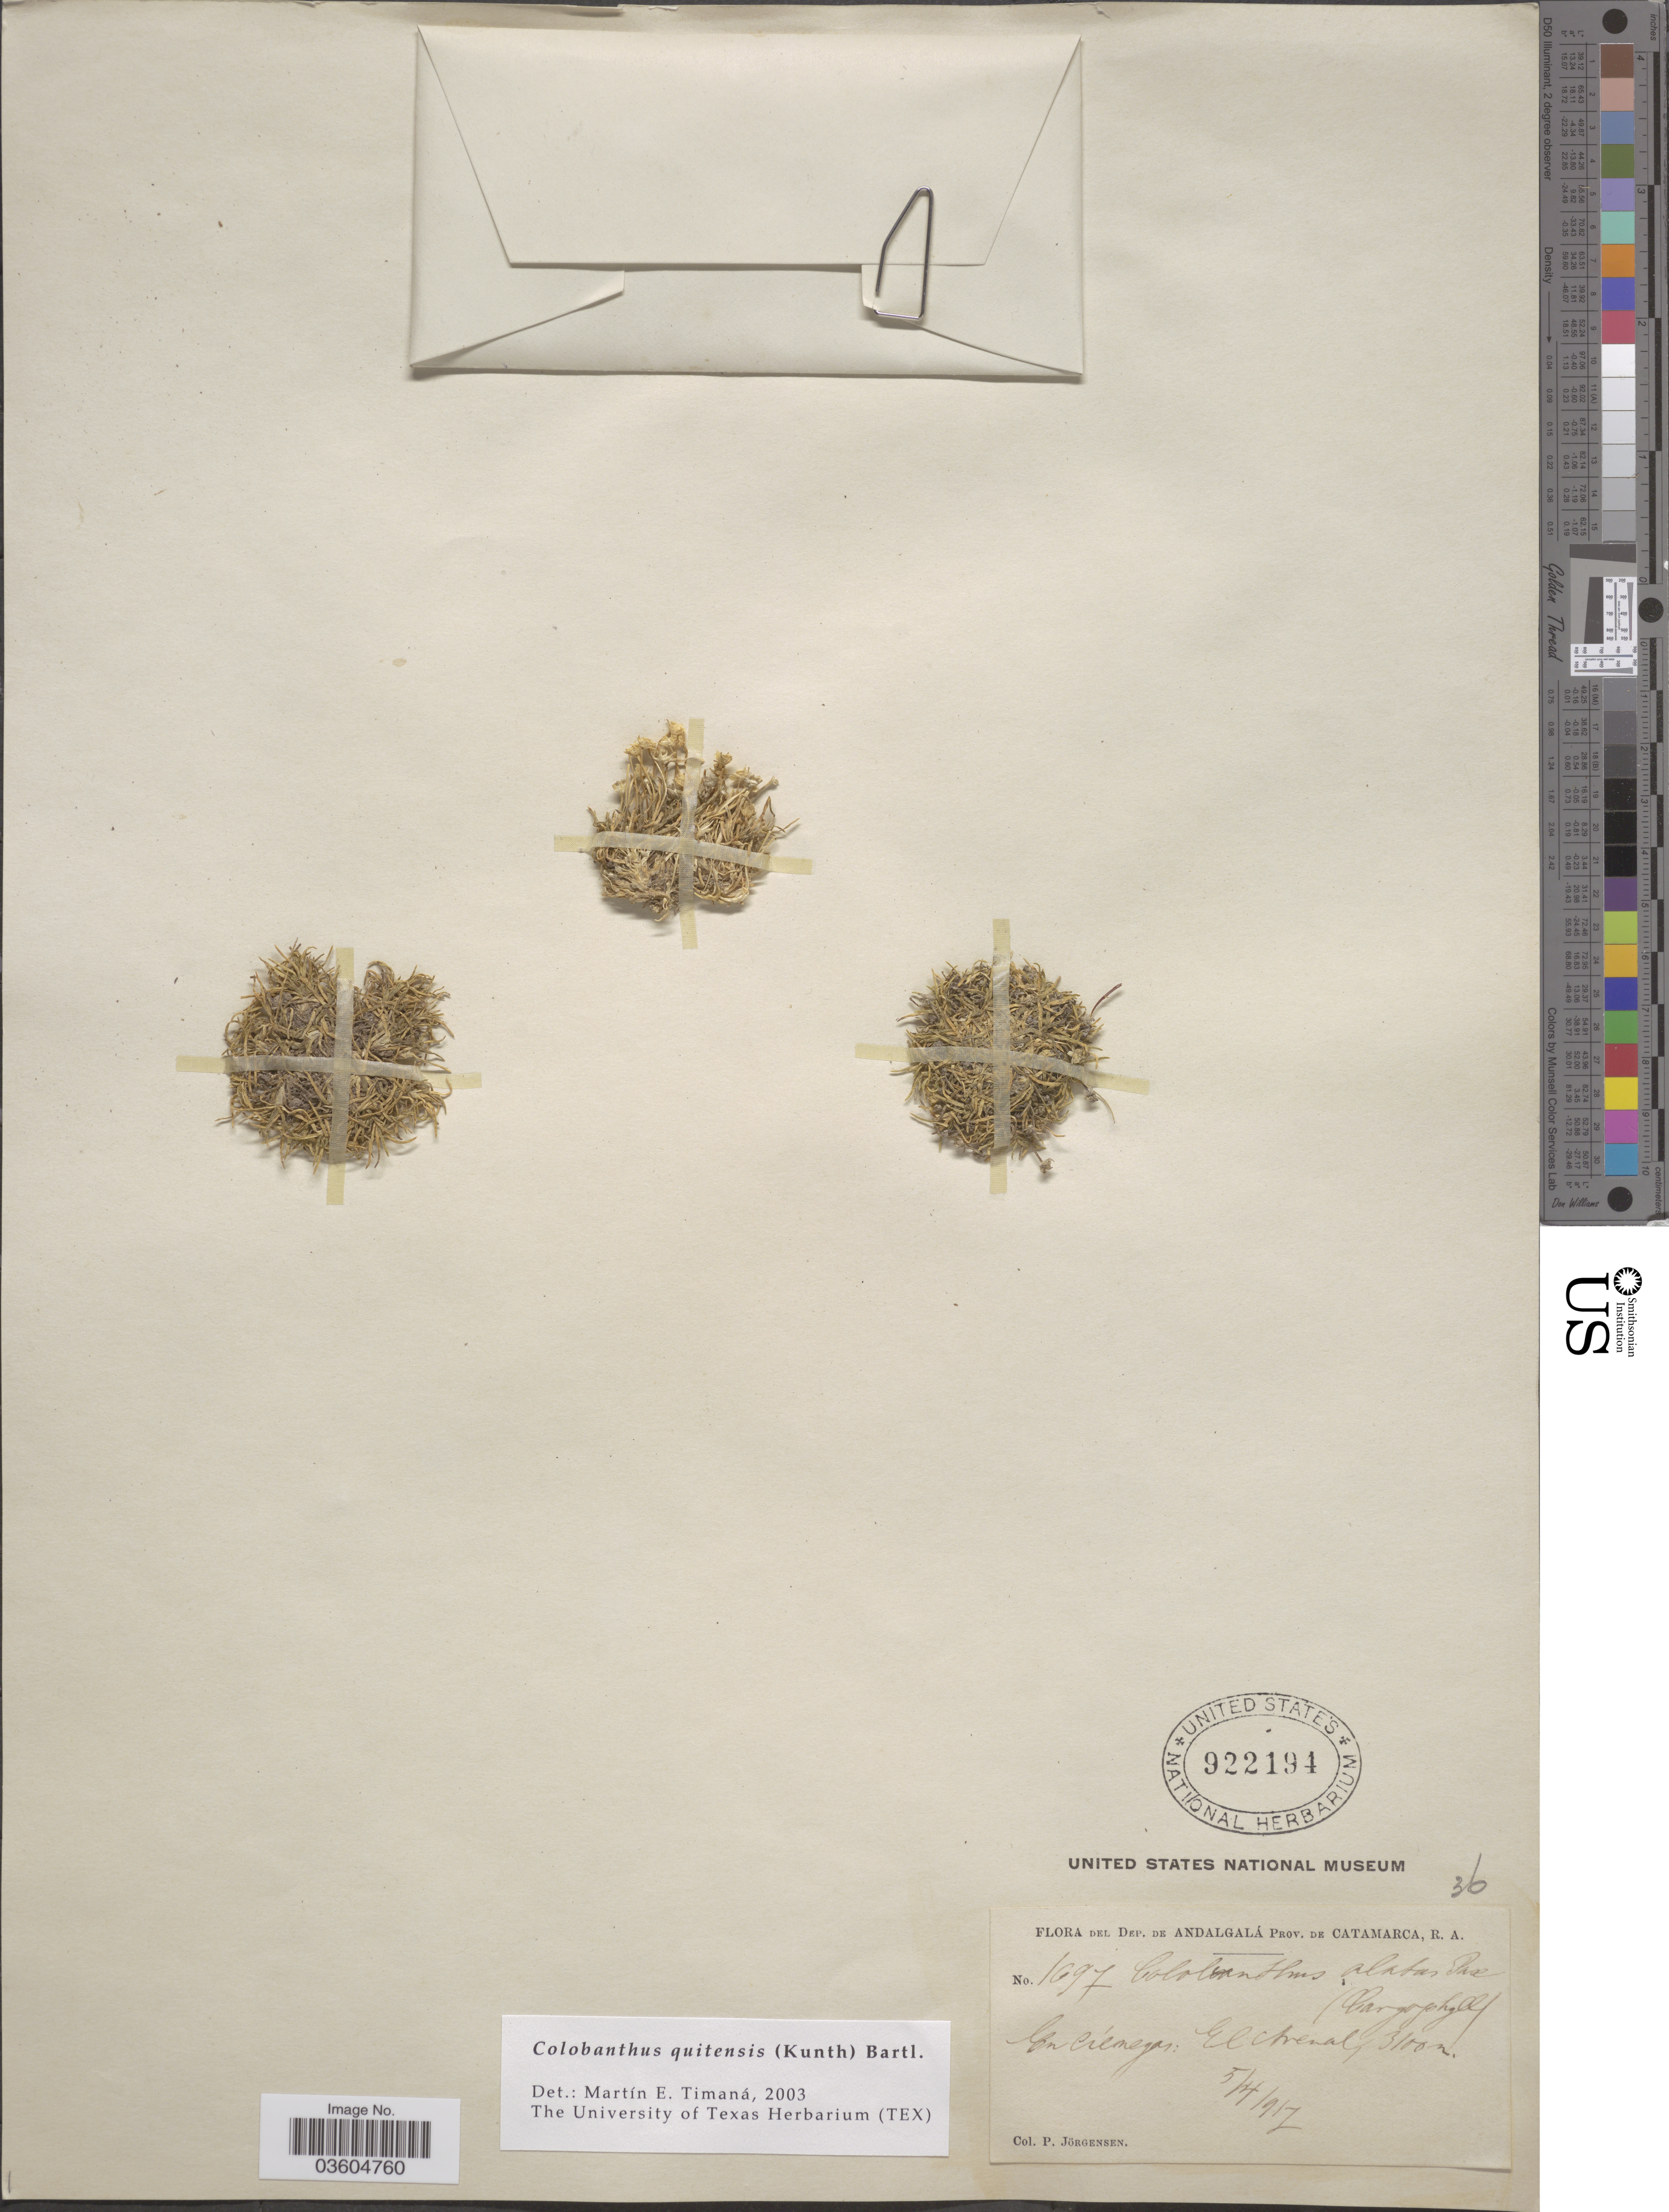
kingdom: Plantae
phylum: Tracheophyta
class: Magnoliopsida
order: Caryophyllales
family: Caryophyllaceae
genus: Colobanthus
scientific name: Colobanthus quitensis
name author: (Kunth) Bartl.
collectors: P. Jörgensen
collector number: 1697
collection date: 1917-04-05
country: Argentina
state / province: Catamarca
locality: Dep. de Andalgalá. Wn cienegas: El Arenal.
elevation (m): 3100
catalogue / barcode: US 922194